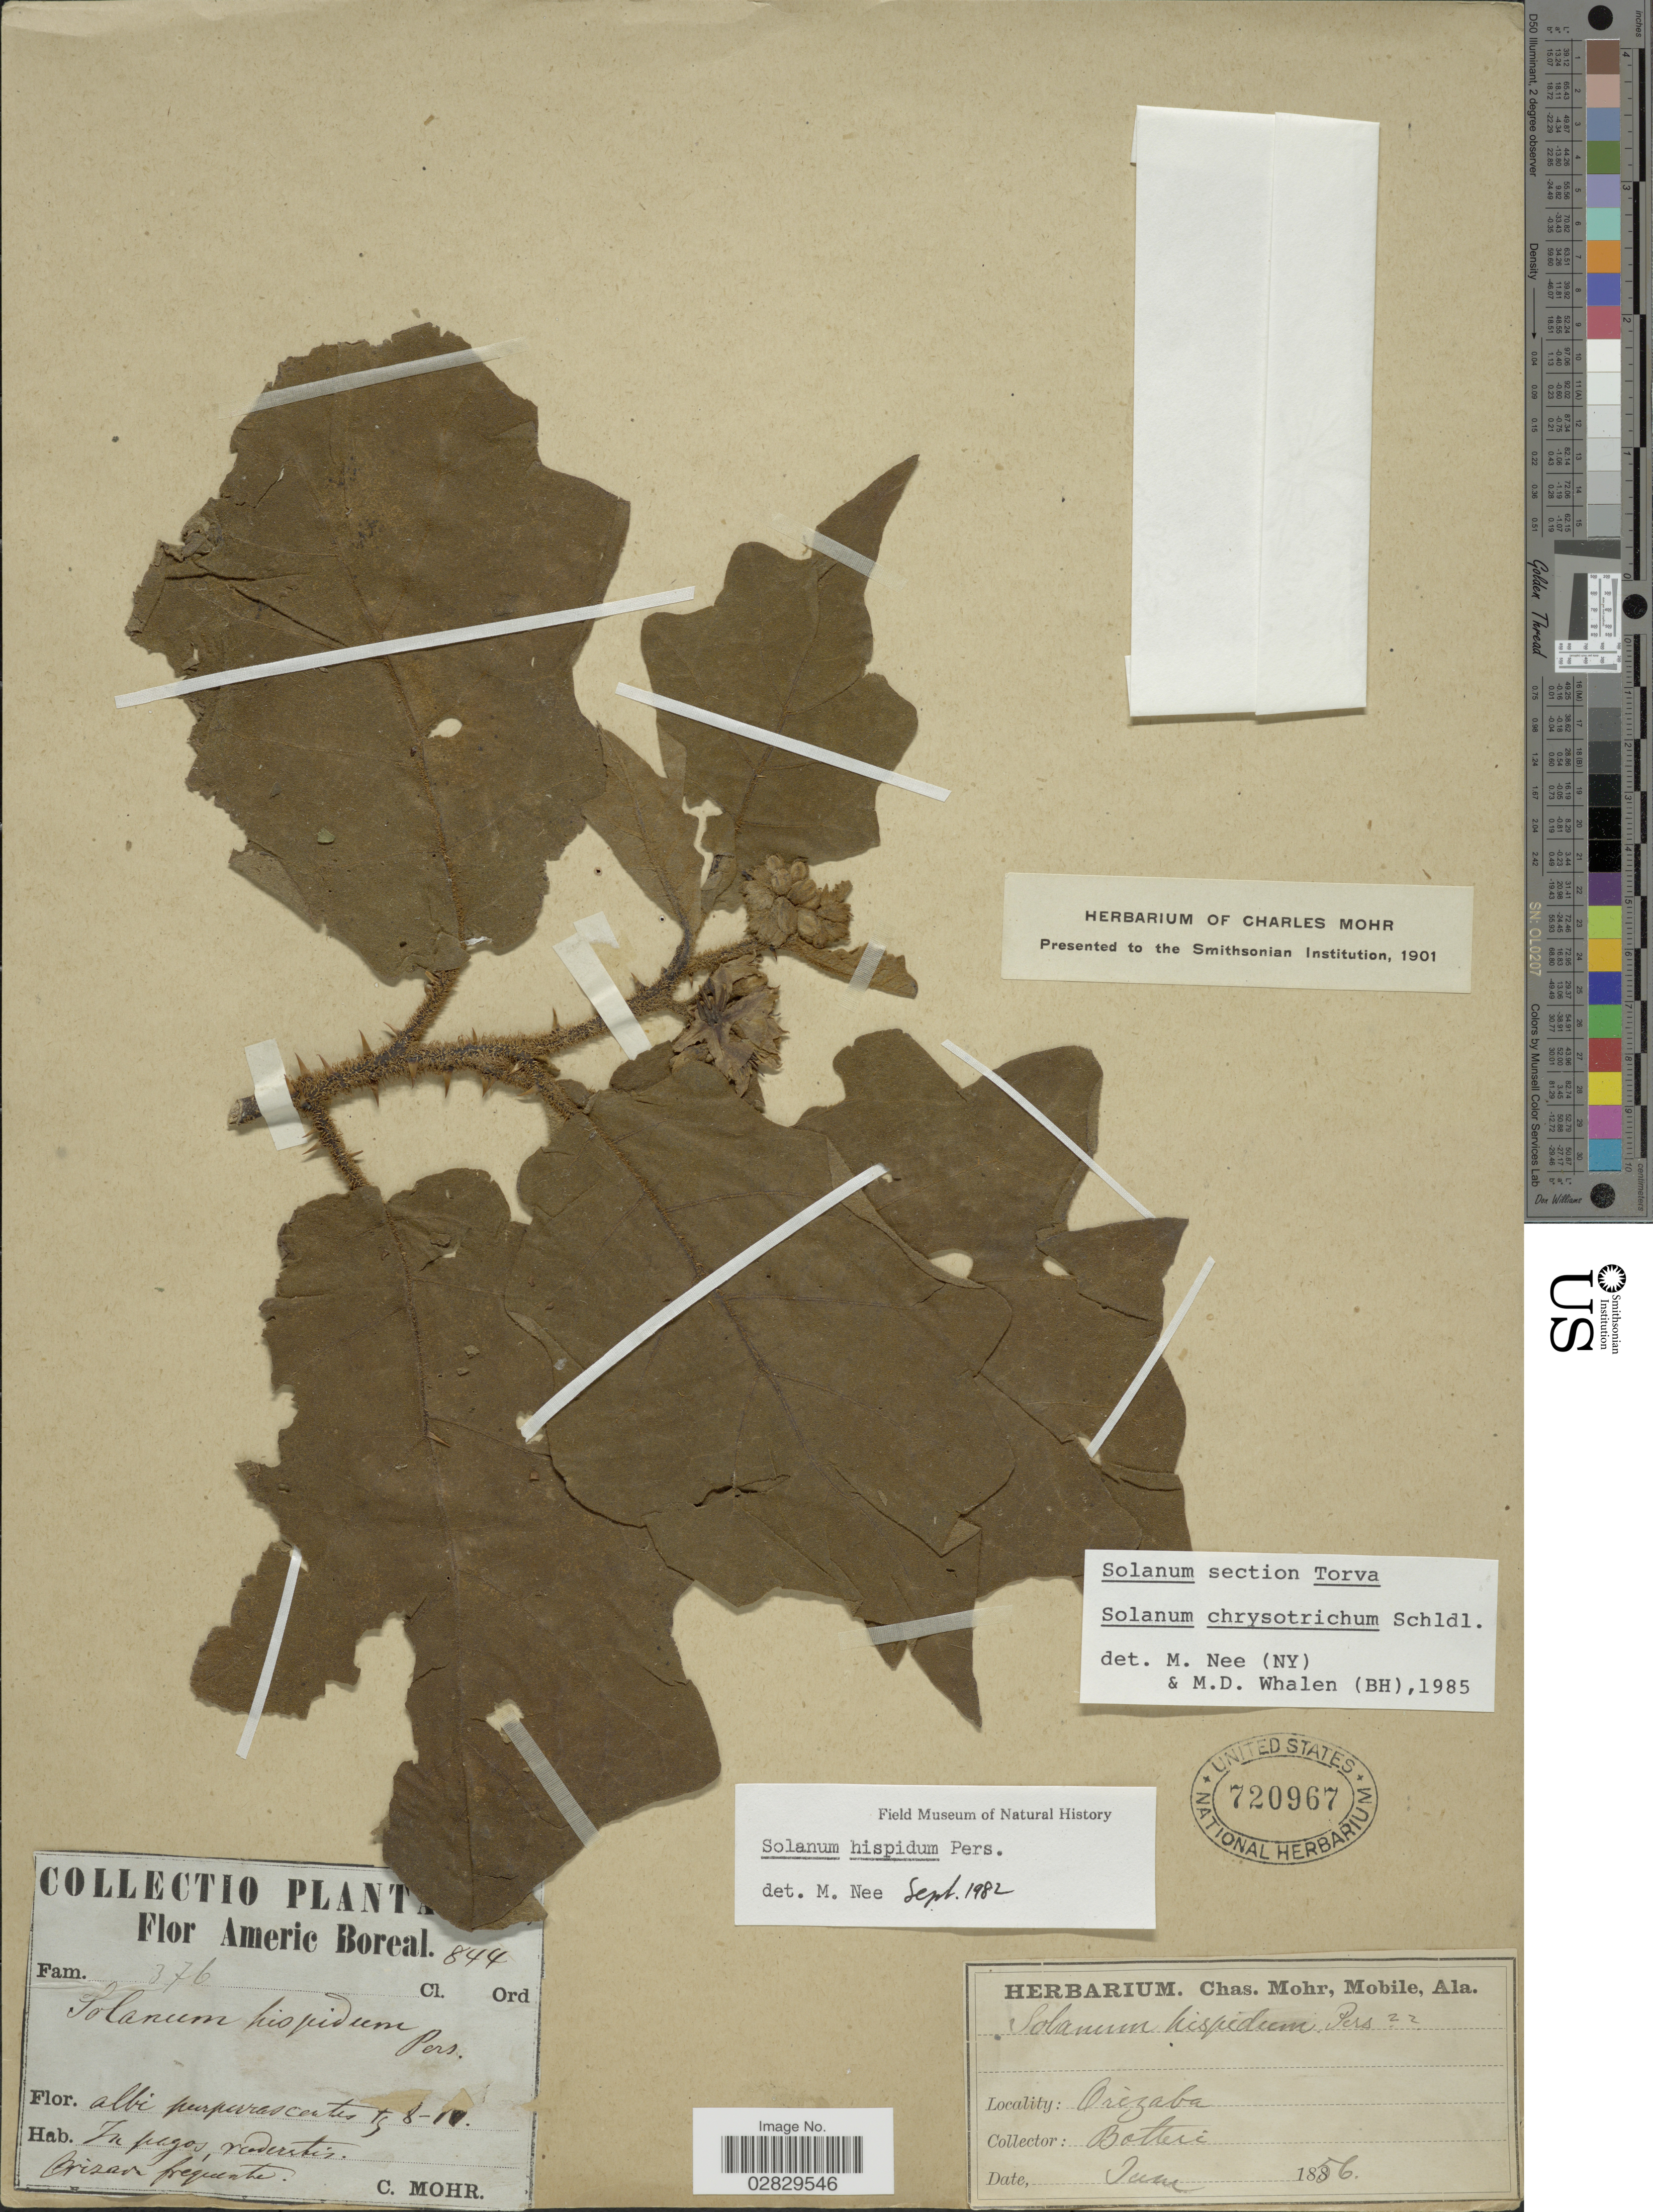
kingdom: Plantae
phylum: Tracheophyta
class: Magnoliopsida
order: Solanales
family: Solanaceae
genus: Solanum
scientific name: Solanum chrysotrichum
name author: Schltdl.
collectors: -. Botteri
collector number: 844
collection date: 1856-06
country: Mexico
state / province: Veracruz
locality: In pagos, moderatis. Orizaba.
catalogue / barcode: US 720967